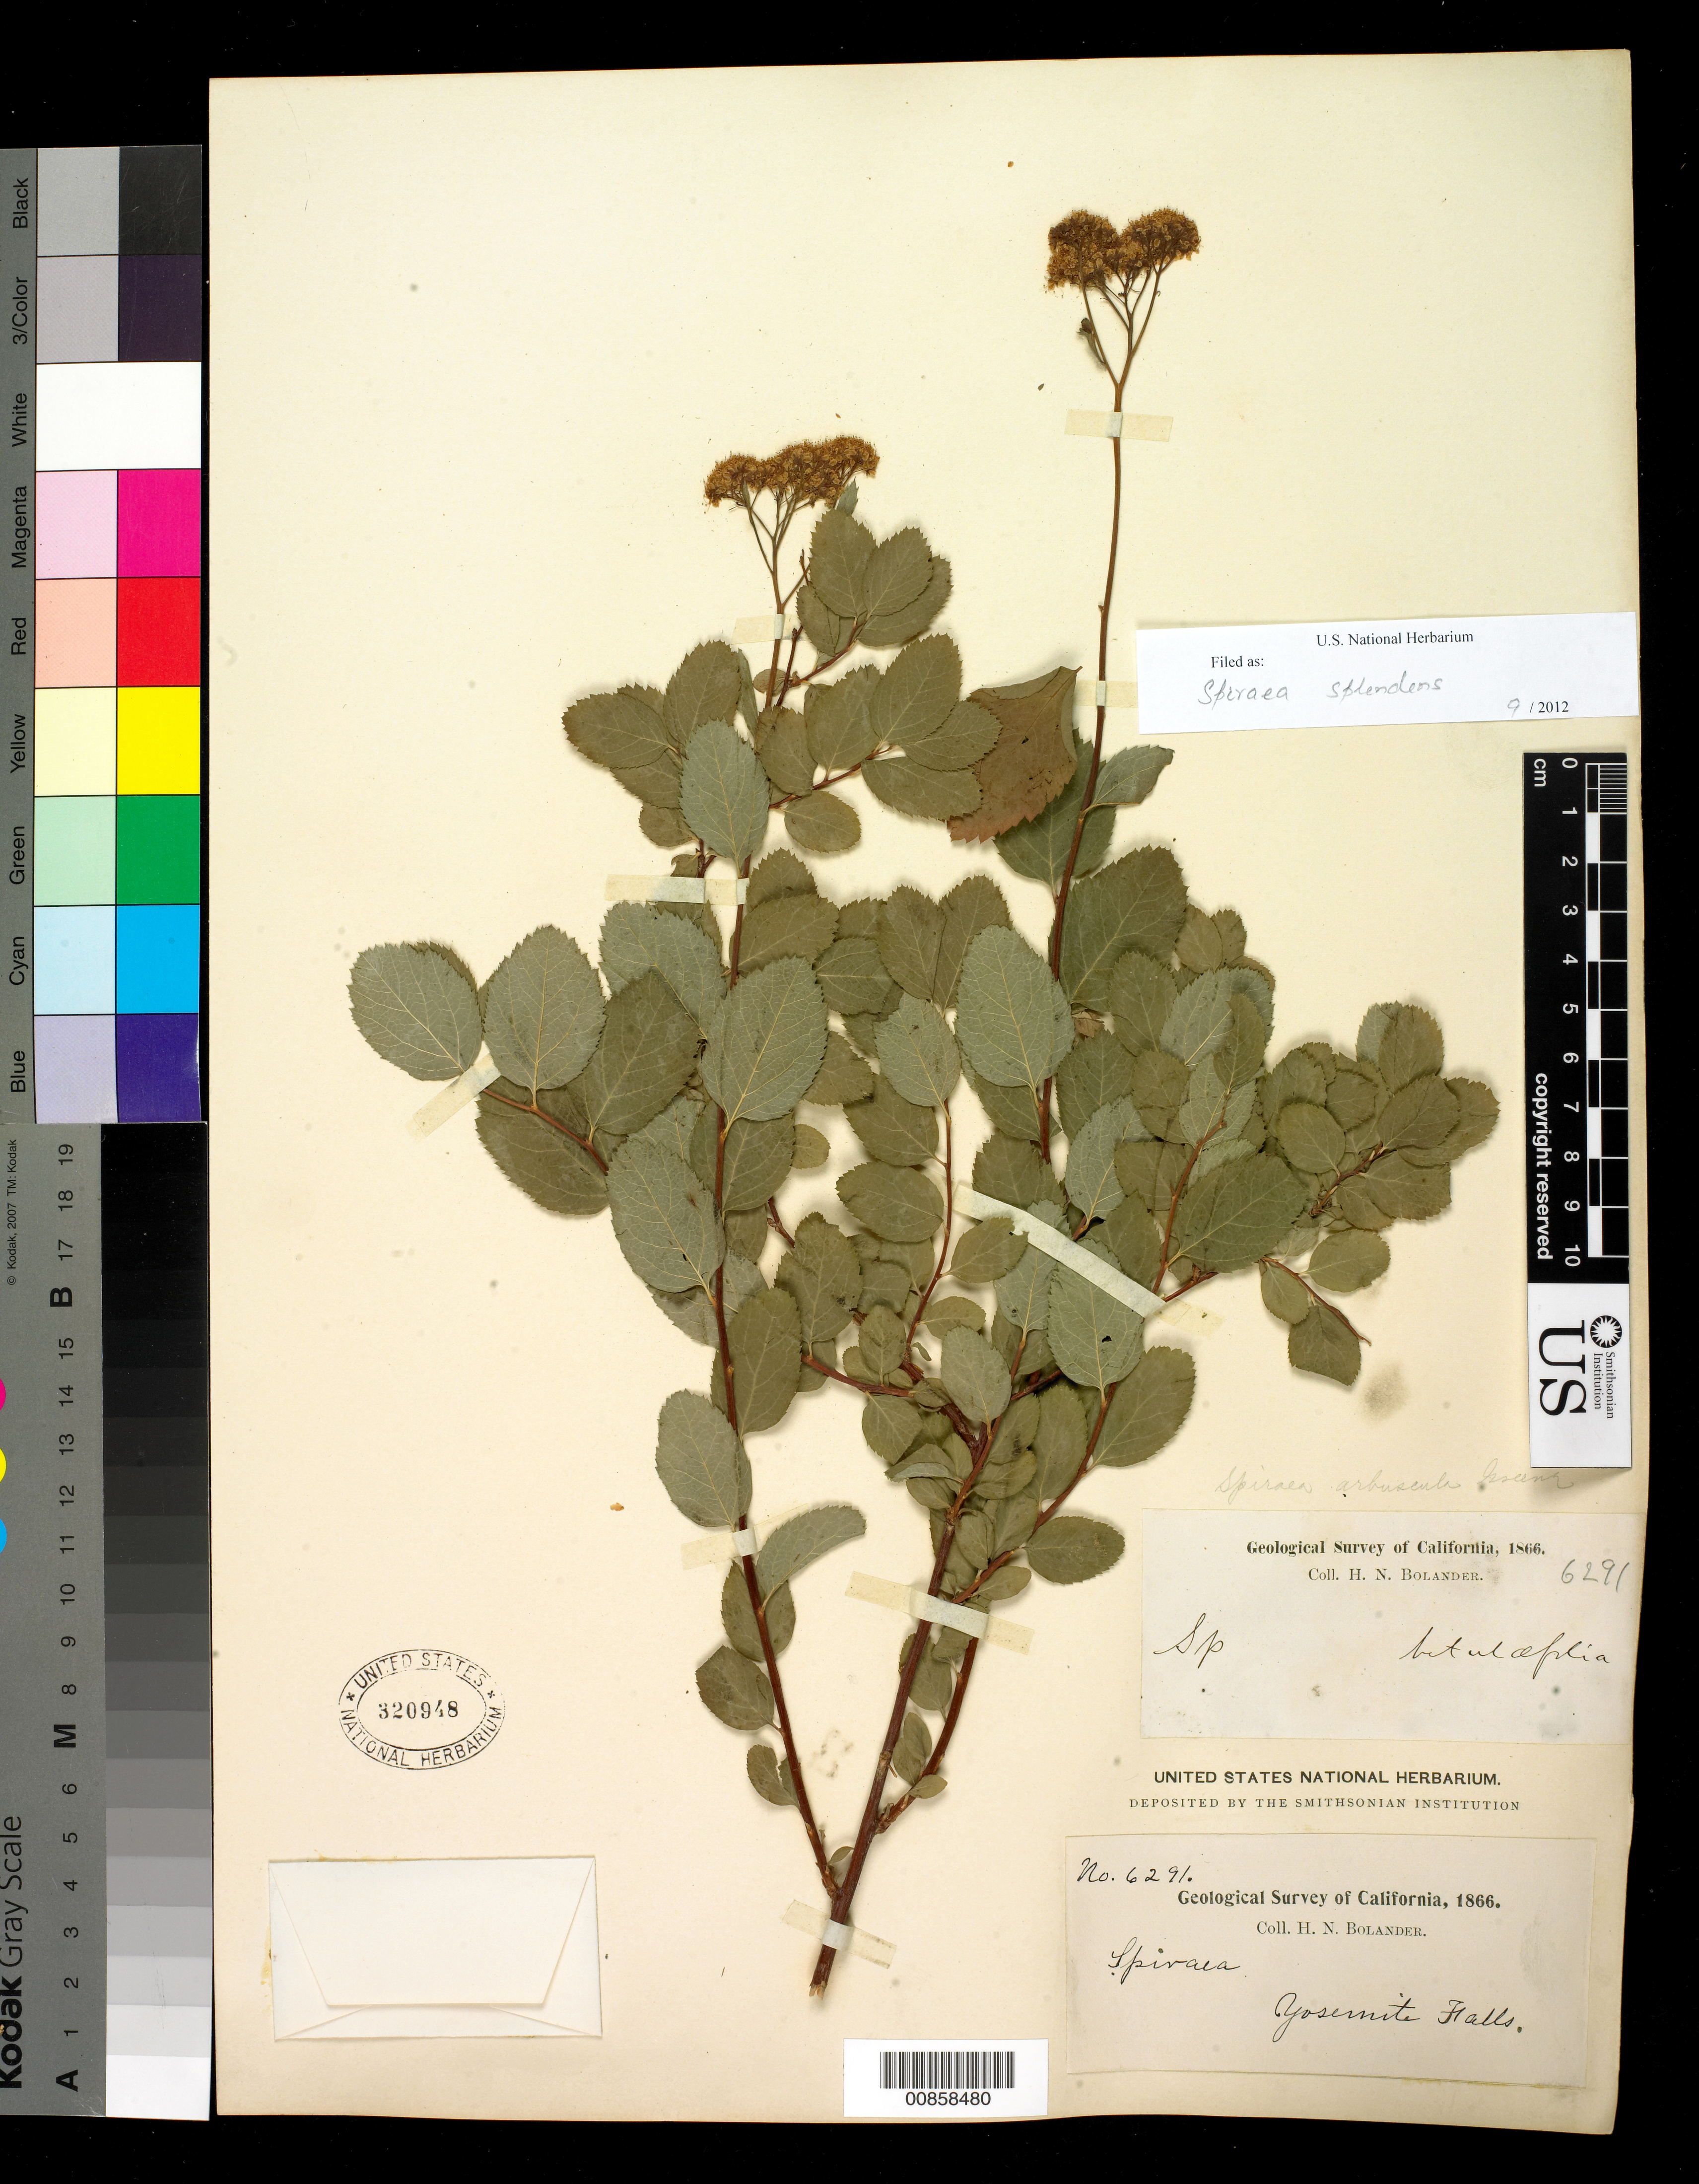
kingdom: Plantae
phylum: Tracheophyta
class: Magnoliopsida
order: Rosales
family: Rosaceae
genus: Spiraea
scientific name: Spiraea splendens var. splendens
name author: Baumann ex K. Koch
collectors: H. Bolander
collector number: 6291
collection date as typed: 1866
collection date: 1866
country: United States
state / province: California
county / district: Mariposa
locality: Yosemite Falls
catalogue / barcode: US 320948